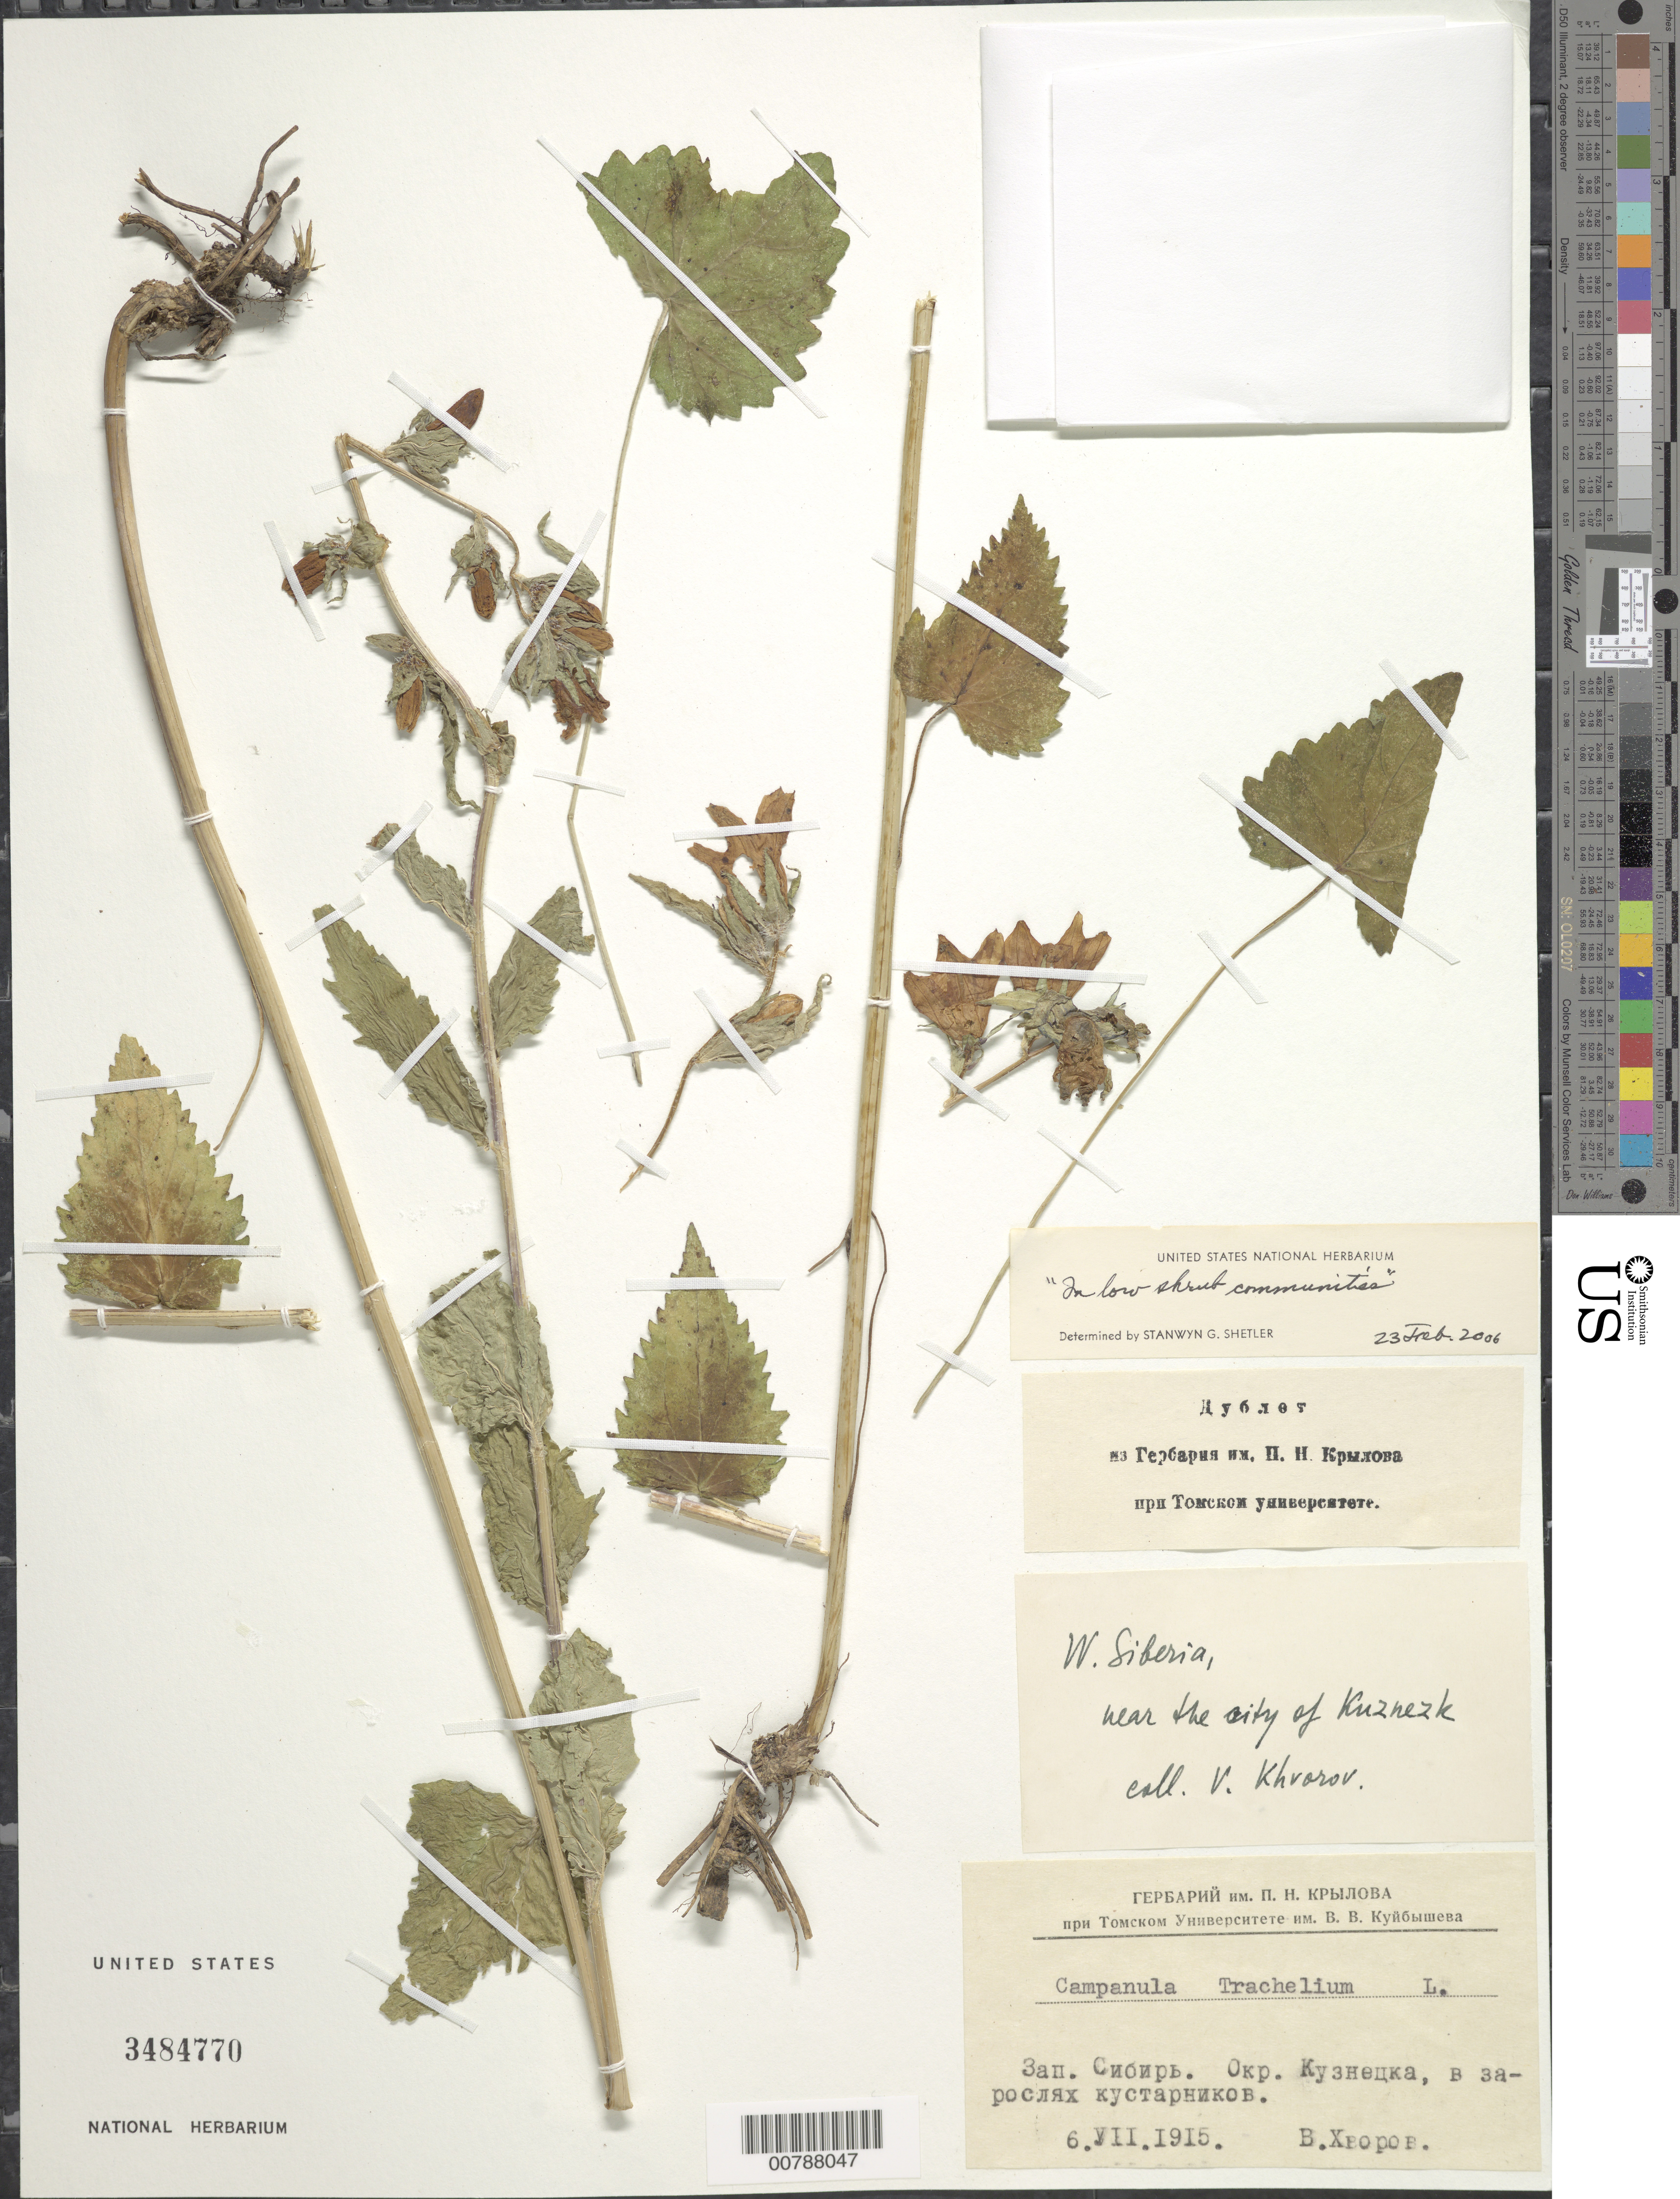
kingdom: Plantae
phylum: Tracheophyta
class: Magnoliopsida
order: Asterales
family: Campanulaceae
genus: Campanula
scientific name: Campanula trachelium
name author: L.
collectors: V. Khvorov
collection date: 1915-07-06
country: Russian Federation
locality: W. Siberia, near the city of Kuznezk.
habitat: In low shrub communities.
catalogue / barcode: US 3484770